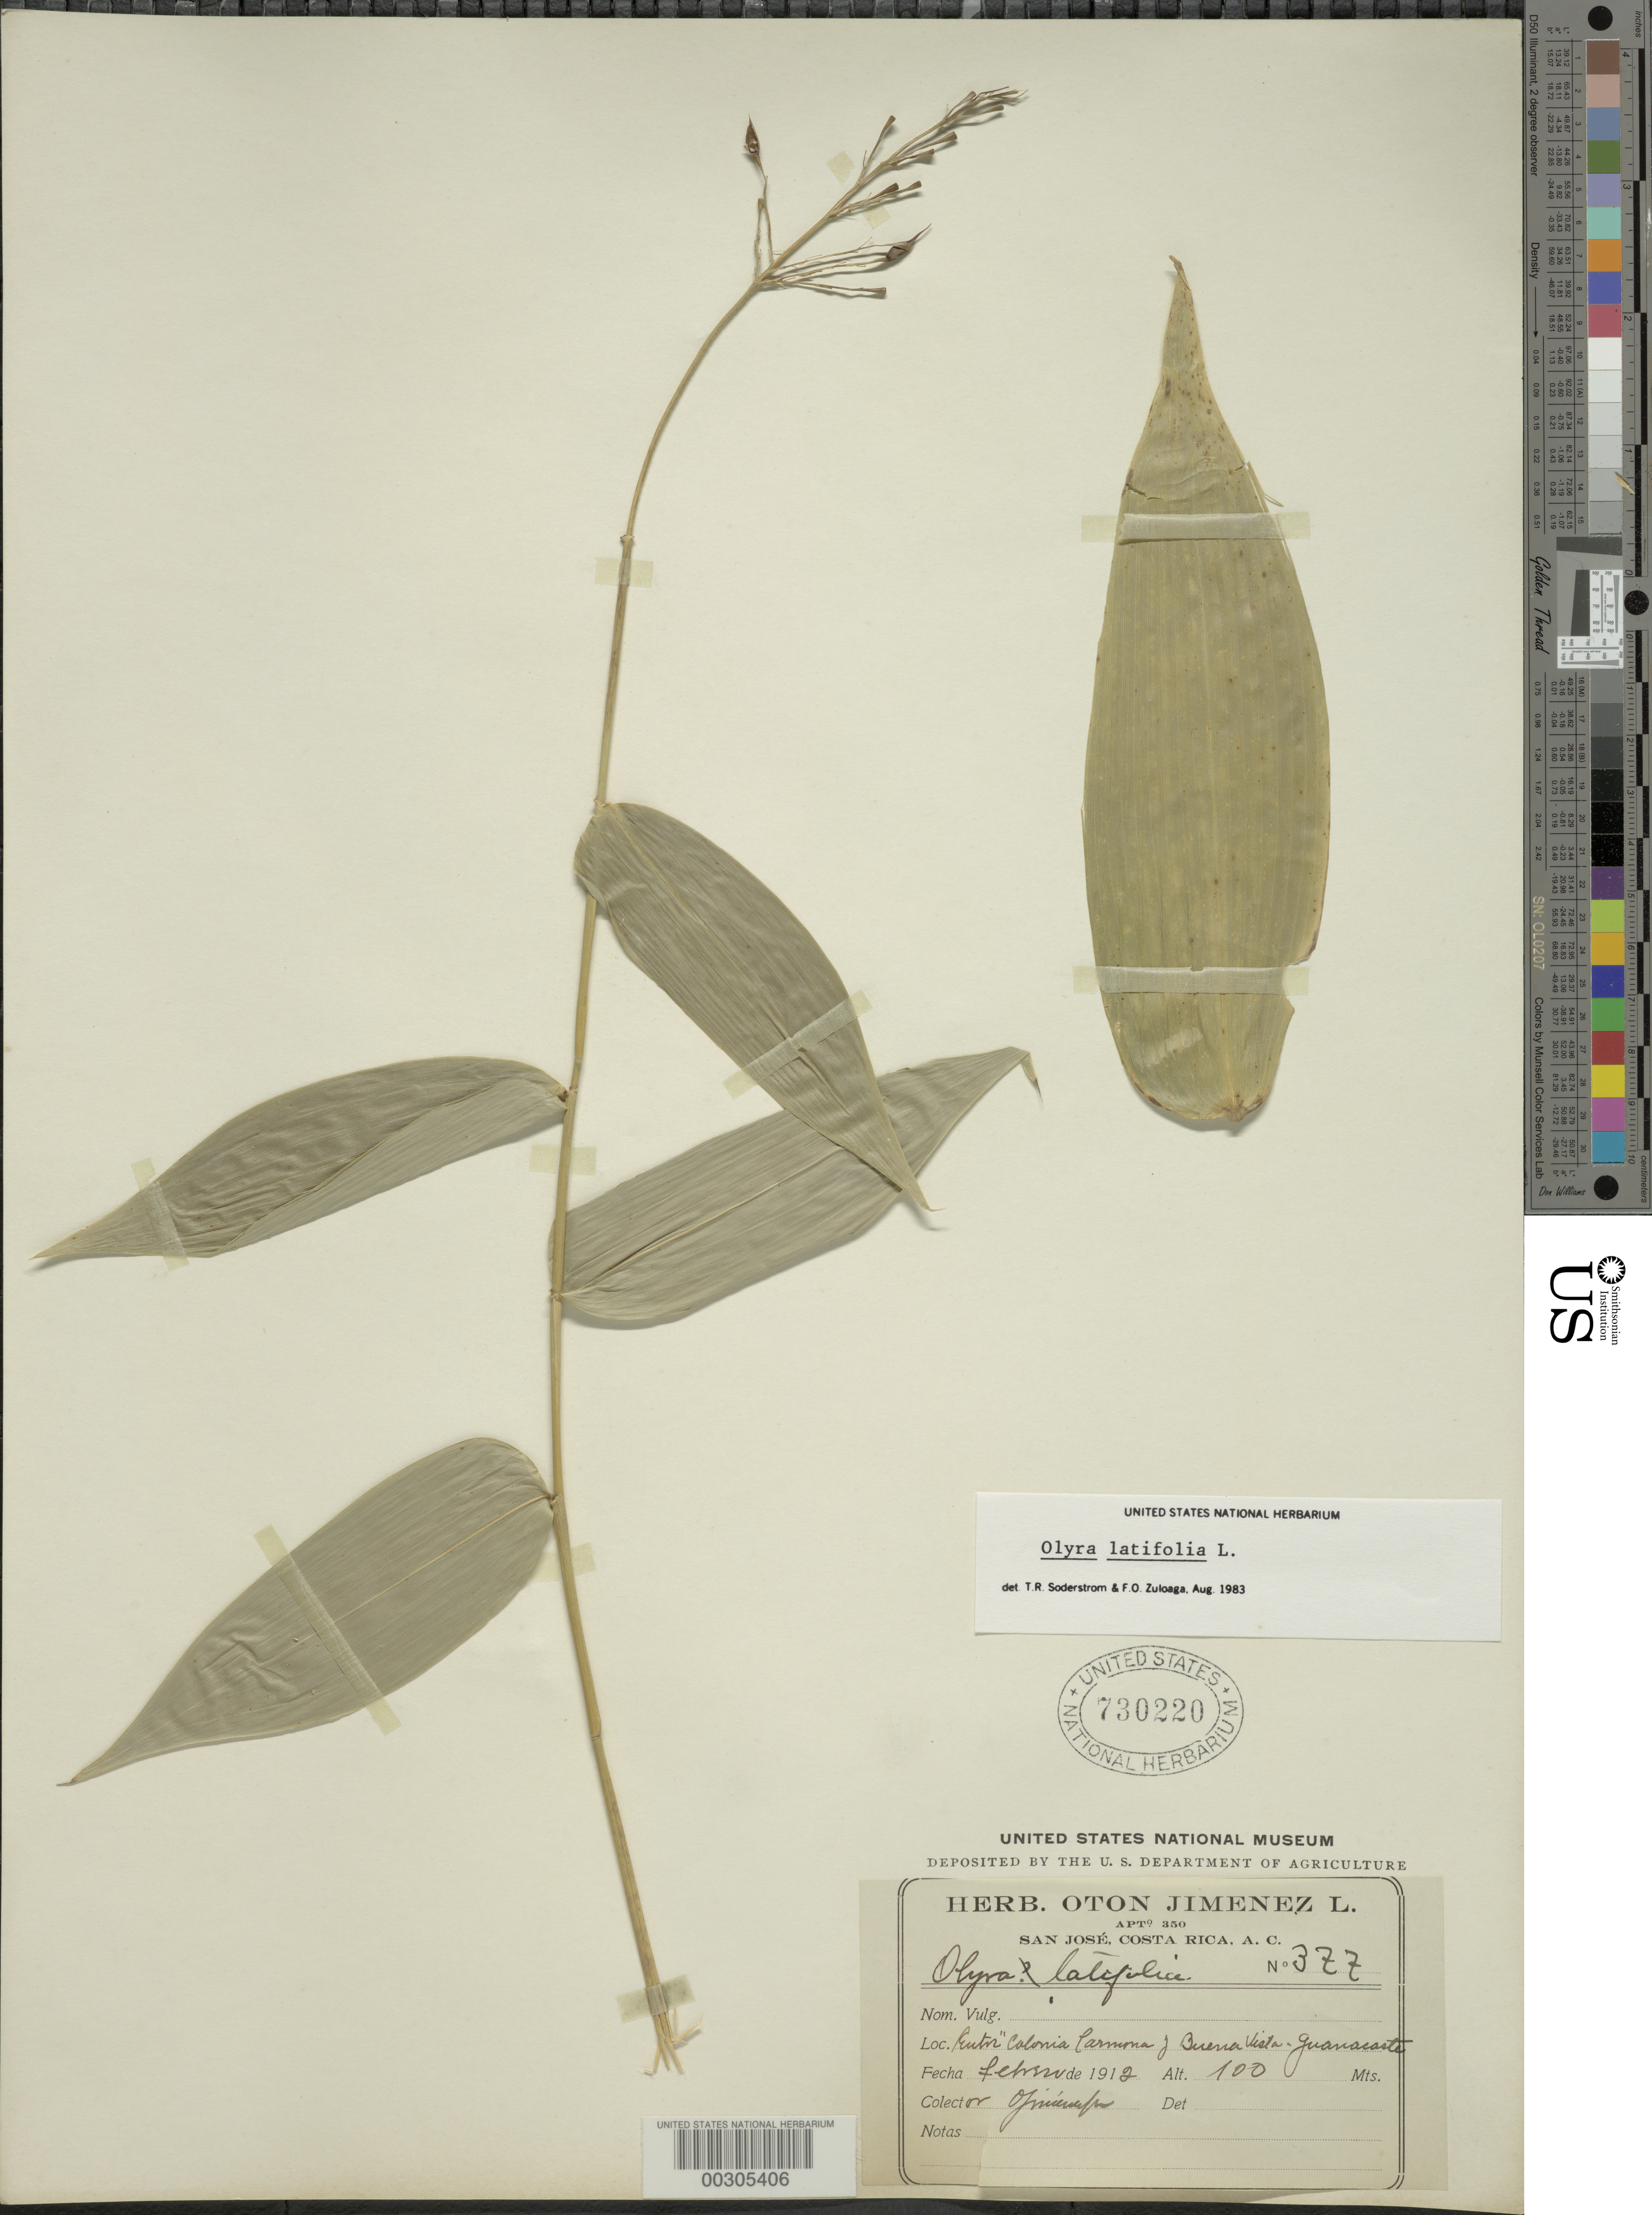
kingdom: Plantae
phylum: Tracheophyta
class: Liliopsida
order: Poales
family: Poaceae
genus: Olyra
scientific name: Olyra latifolia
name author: L.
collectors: O. Jimenez L.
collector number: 377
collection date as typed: Feb 1912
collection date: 1912-02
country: Costa Rica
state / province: Guanacaste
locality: Buena Vista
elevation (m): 100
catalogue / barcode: US 730220